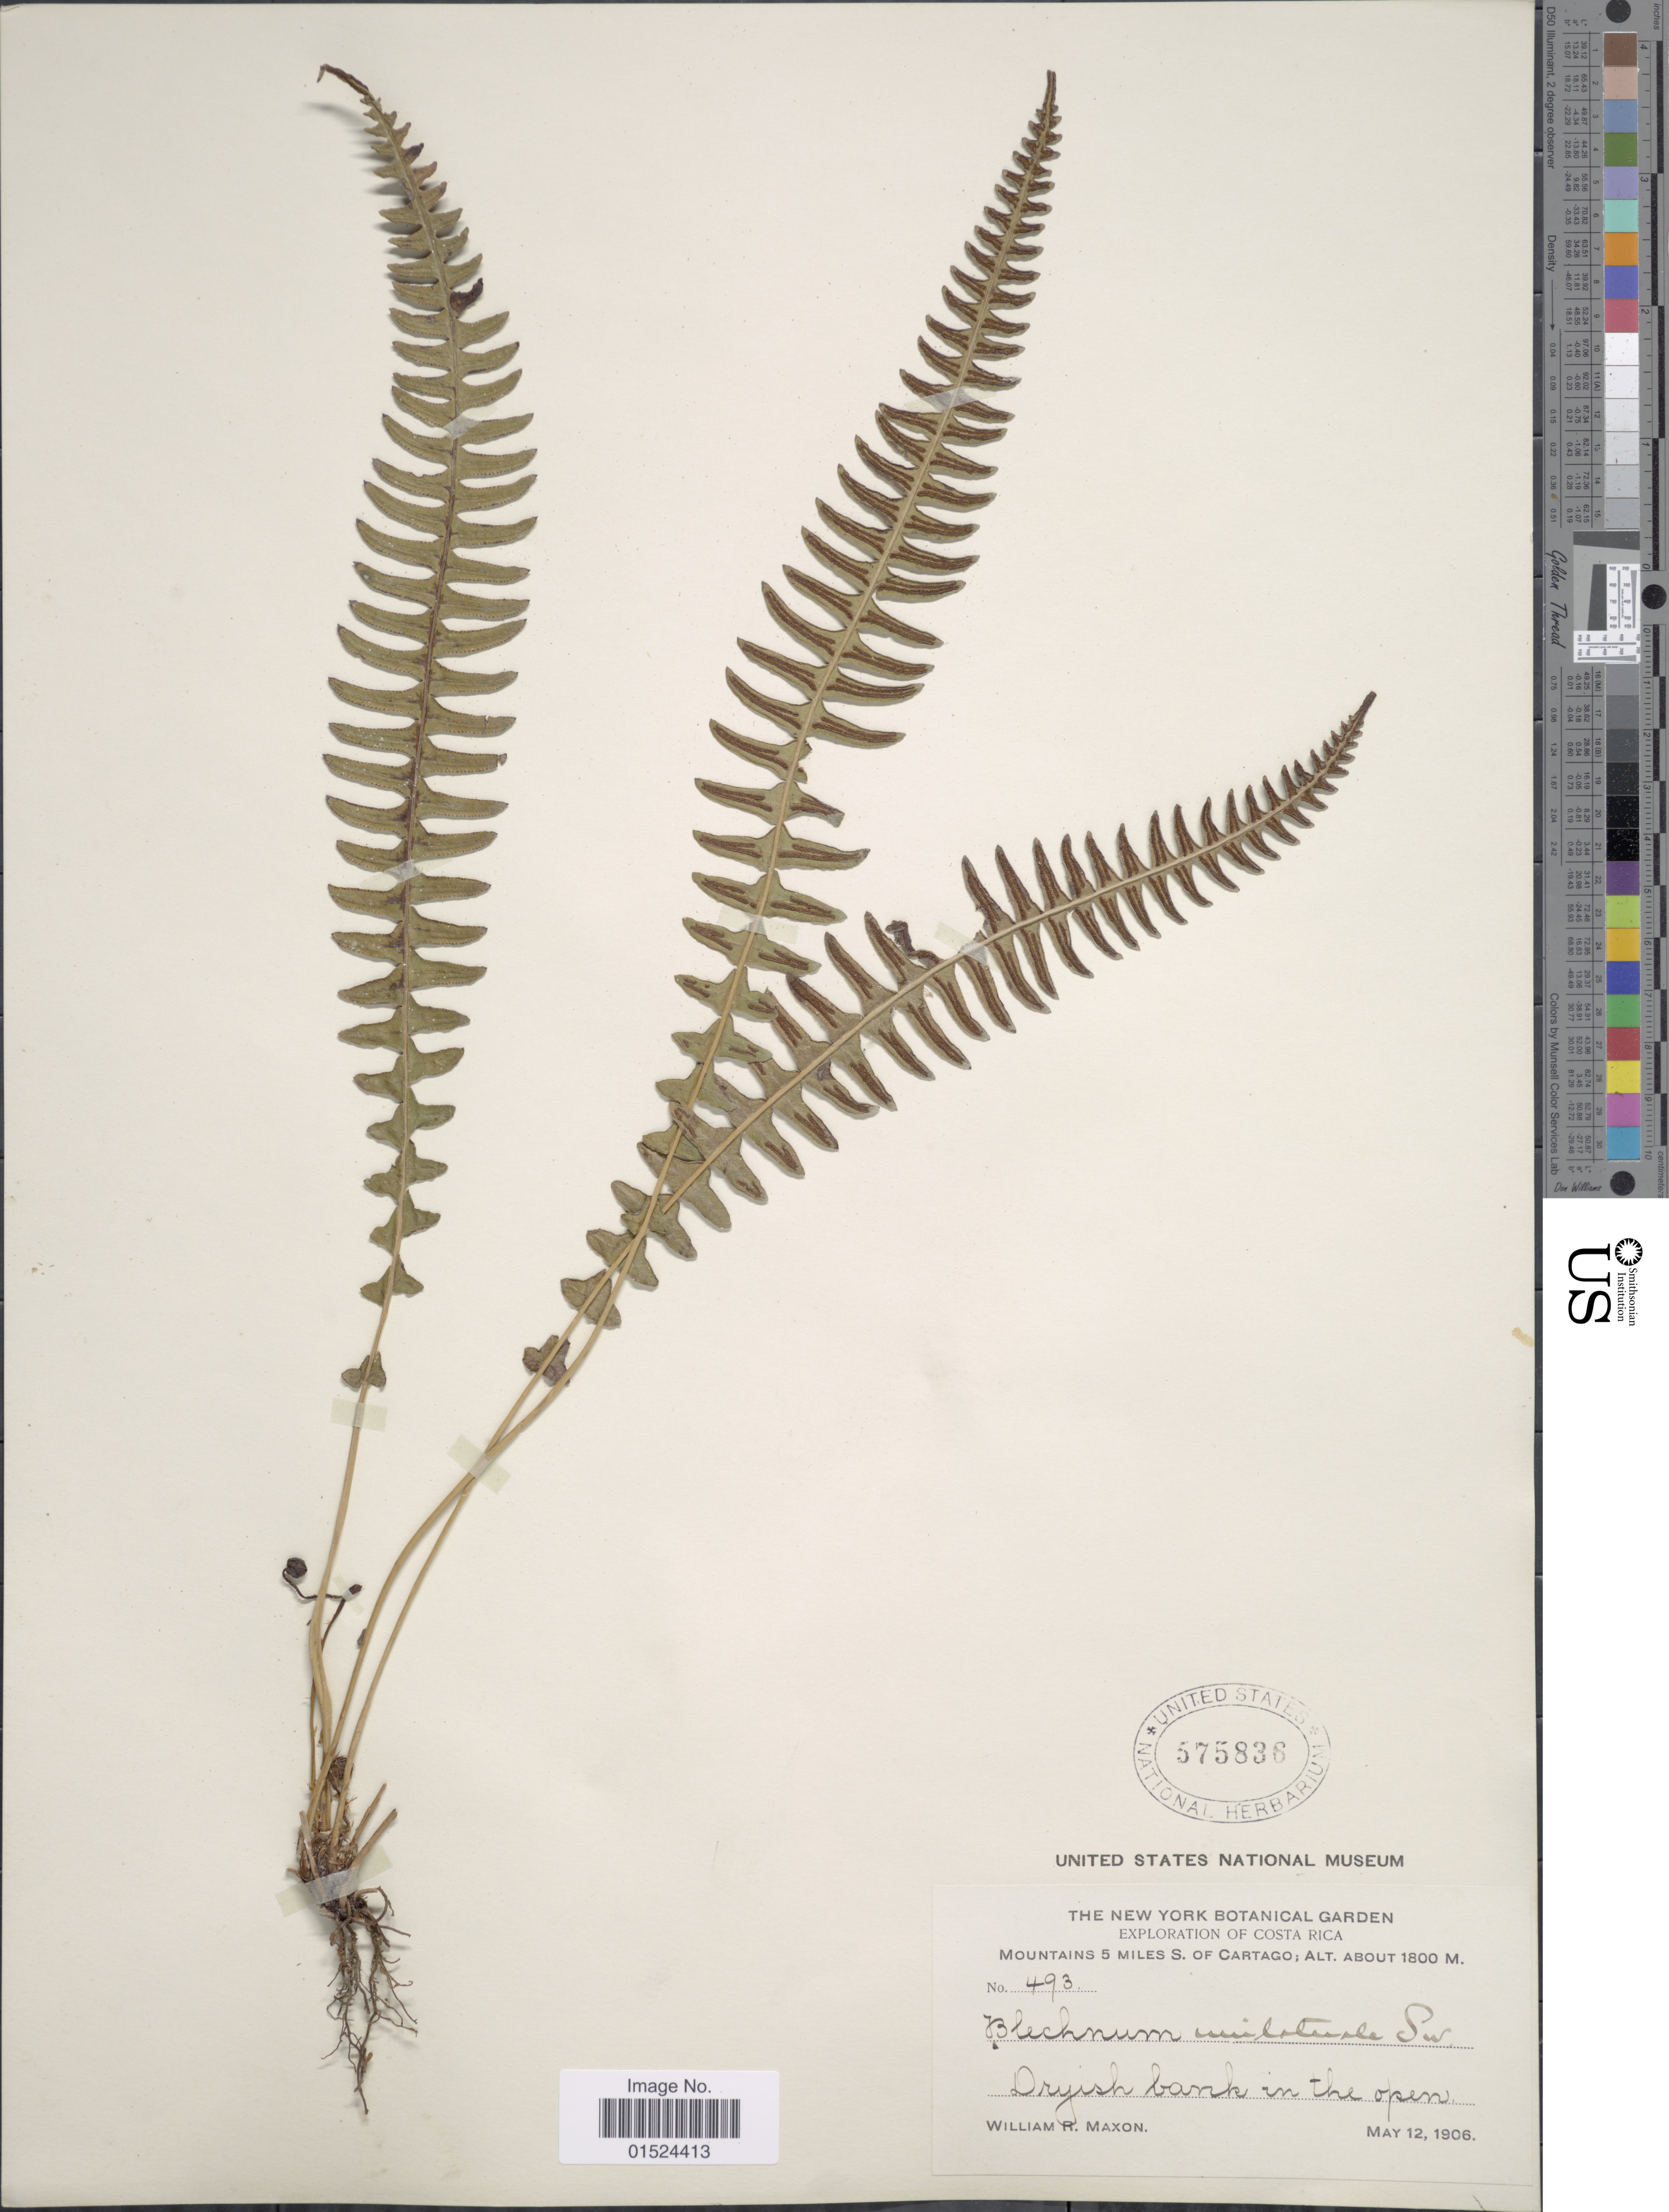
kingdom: Plantae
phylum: Tracheophyta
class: Polypodiopsida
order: Polypodiales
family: Blechnaceae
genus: Blechnum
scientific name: Blechnum polypodioides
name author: Raddi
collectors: W. R. Maxon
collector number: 493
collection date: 1906-05-12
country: Costa Rica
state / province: Cartago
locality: Mountain 5 miles S. of Cartago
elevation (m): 1800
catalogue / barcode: US 575836